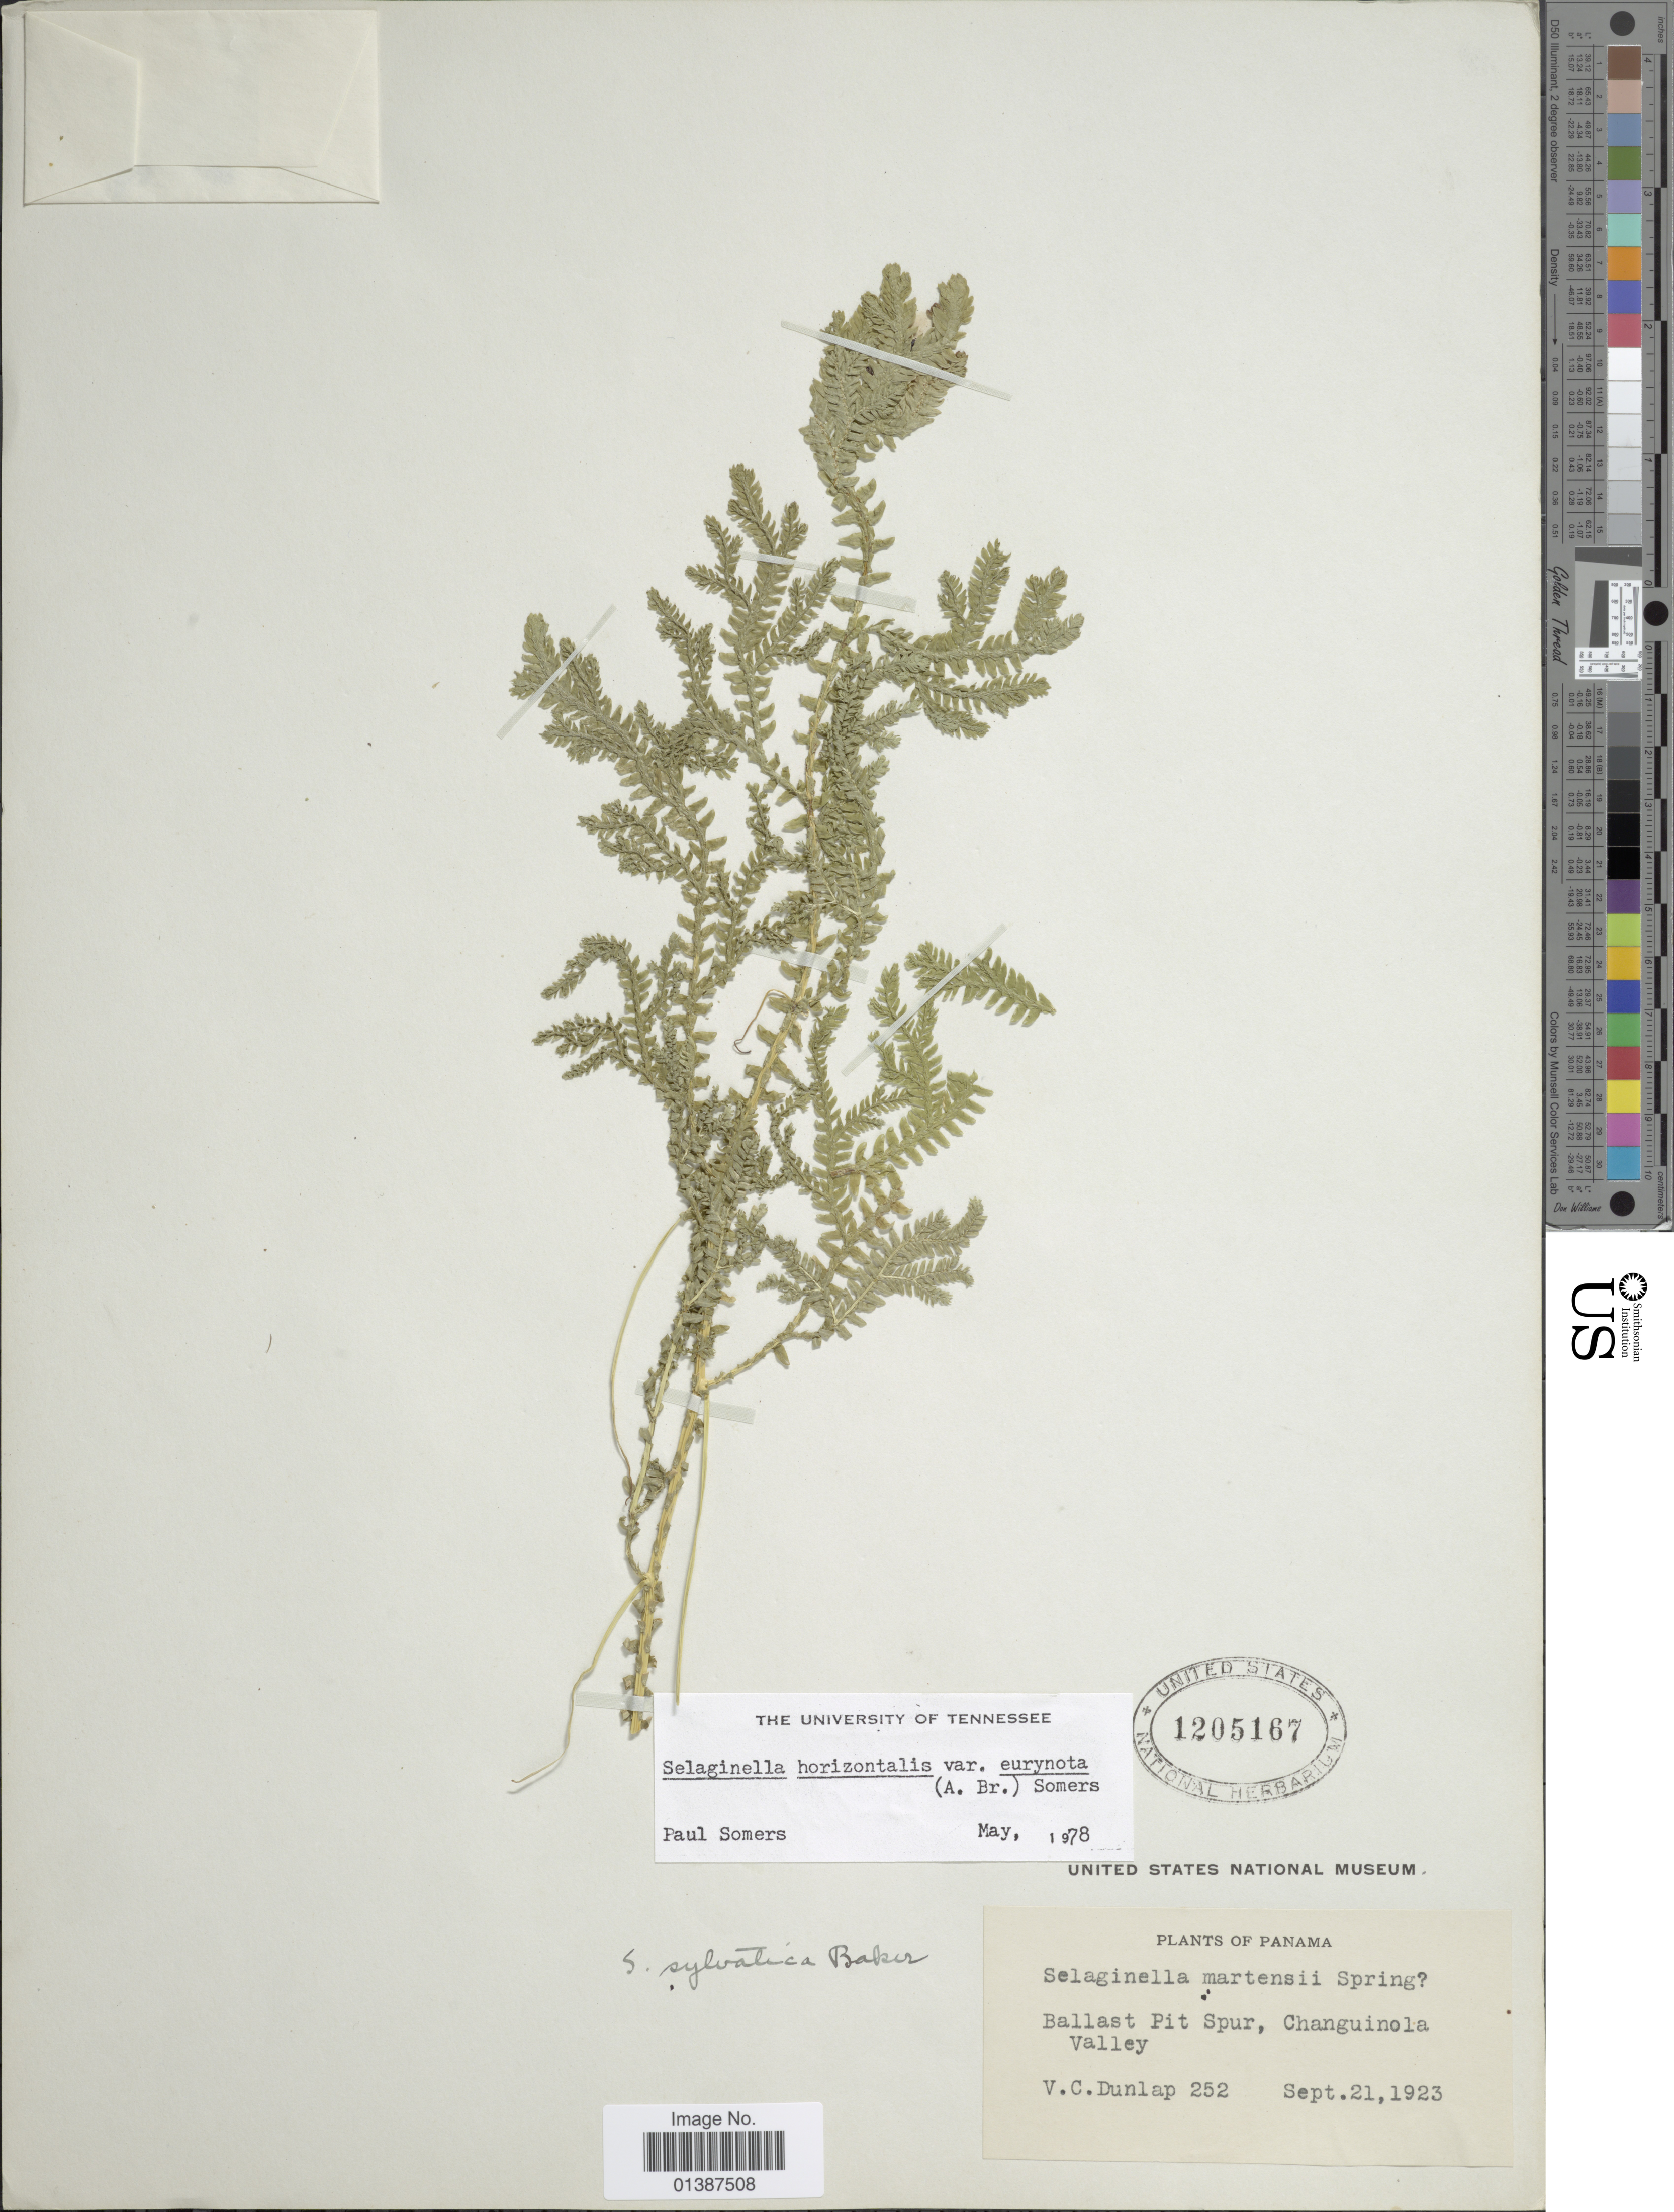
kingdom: Plantae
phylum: Tracheophyta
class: Lycopodiopsida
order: Selaginellales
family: Selaginellaceae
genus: Selaginella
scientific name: Selaginella eurynota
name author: A. Braun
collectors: V. C. Dunlap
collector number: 252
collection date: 1923-09-21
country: Panama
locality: Ballast Pit Spur, Changuinola Valley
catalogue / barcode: US 1205167